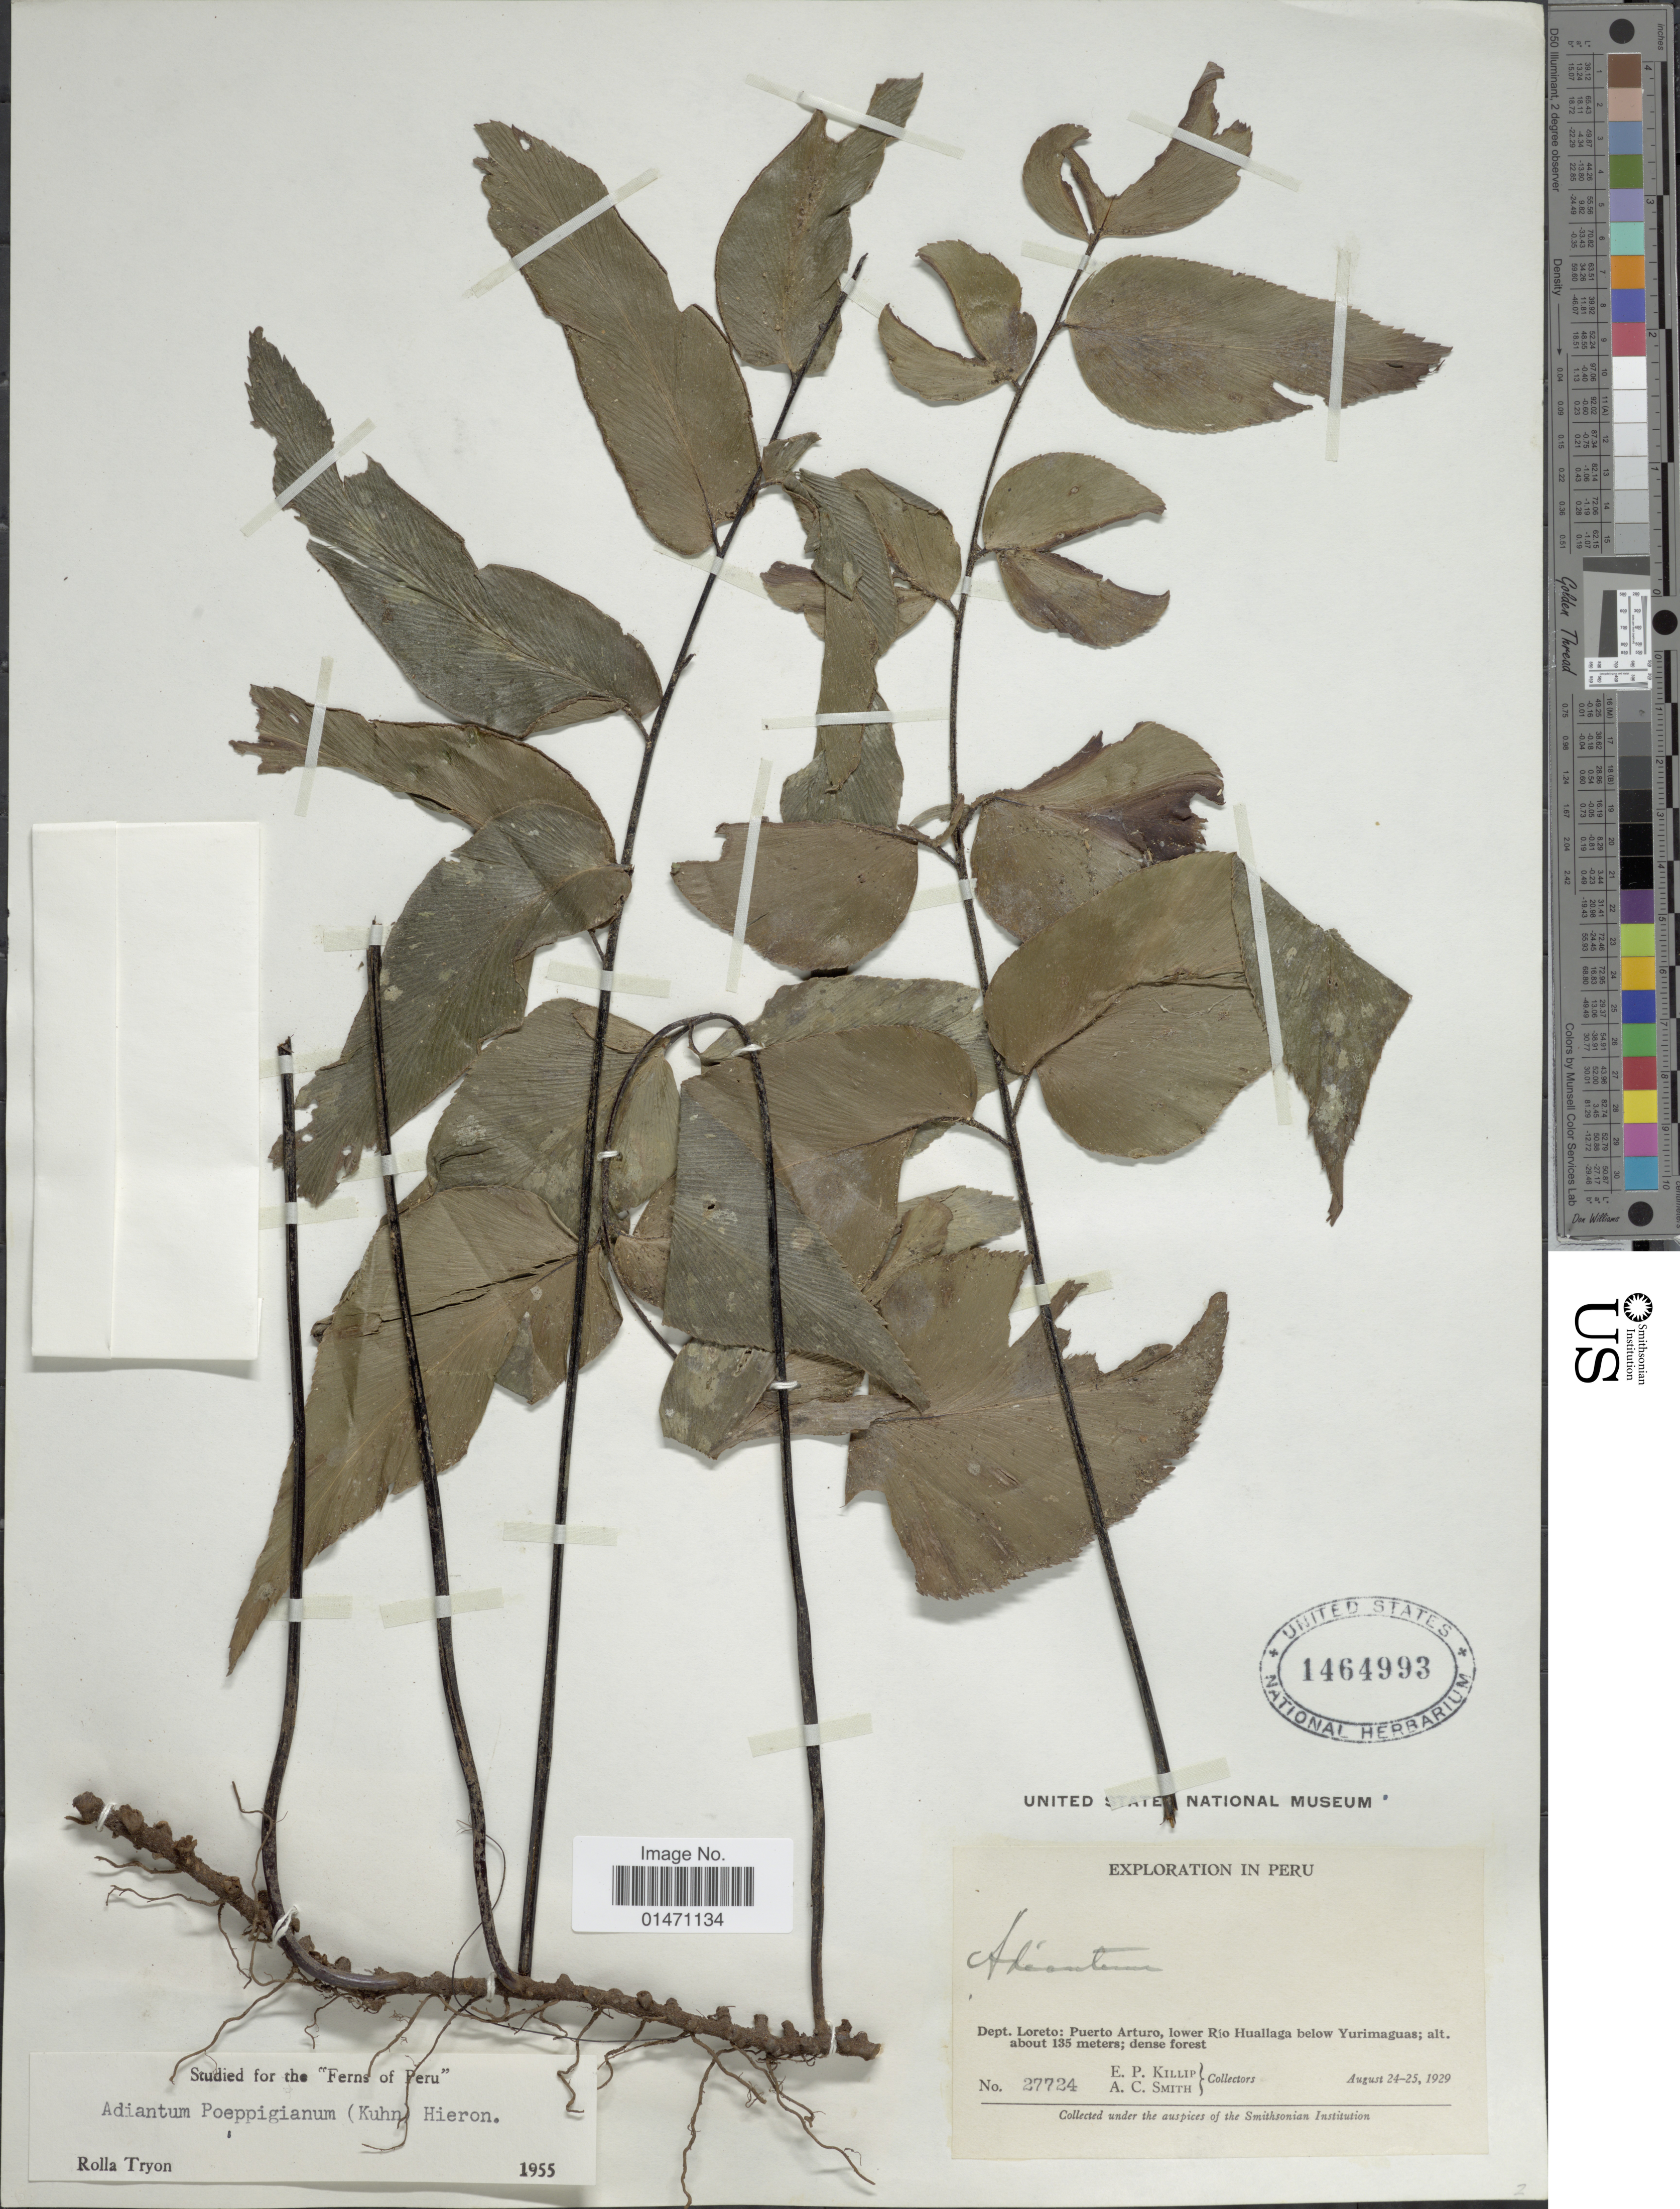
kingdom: Plantae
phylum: Tracheophyta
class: Polypodiopsida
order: Polypodiales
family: Pteridaceae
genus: Adiantum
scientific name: Adiantum poeppigianum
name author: C. Presl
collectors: E. P. Killip & A. C. Smith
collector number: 27724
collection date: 1929-08-24/1929-08-25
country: Peru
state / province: Loreto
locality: Dept. Loreto: Puerto Arturo, lower Rio Huallaga below Yurimaguas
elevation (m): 135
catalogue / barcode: US 1464993